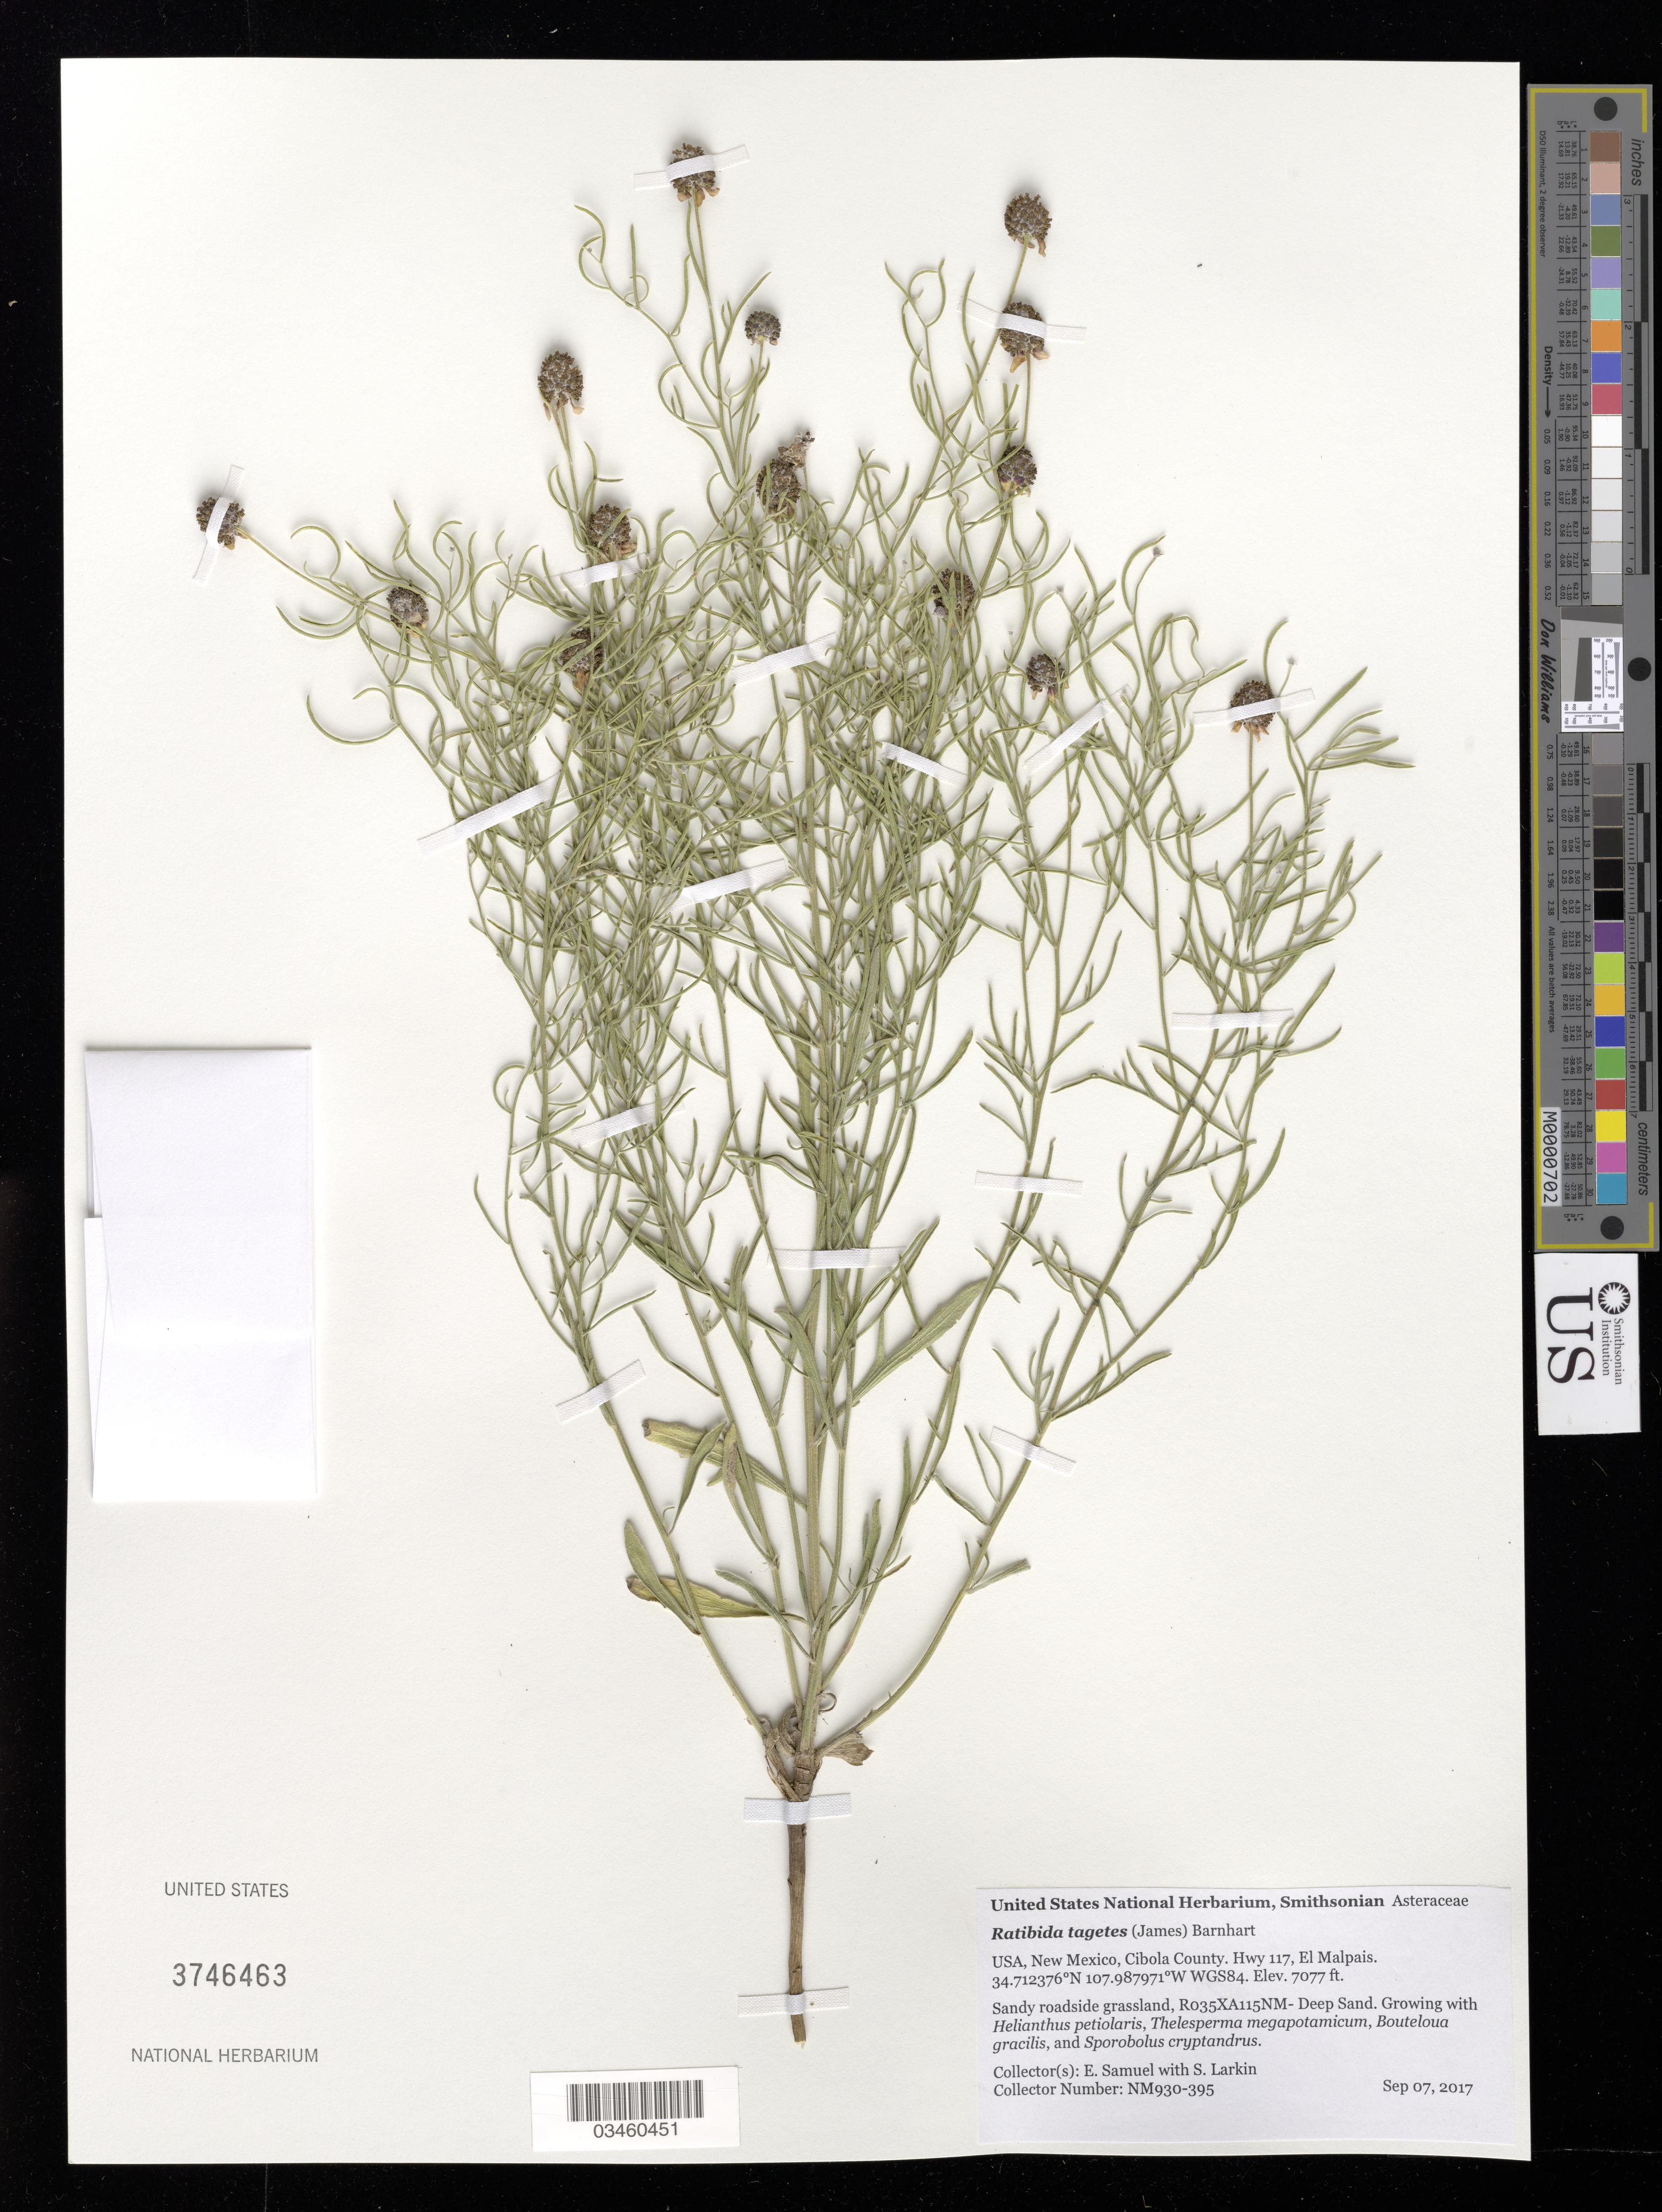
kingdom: Plantae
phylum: Tracheophyta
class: Magnoliopsida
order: Asterales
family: Asteraceae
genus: Ratibida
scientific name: Ratibida tagetes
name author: (James) Barnhart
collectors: E. Samuel & S. Larkin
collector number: NM930-395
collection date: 2017-09-07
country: United States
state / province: New Mexico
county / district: Cibola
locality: El Malpais, Hwy 117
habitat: R035XA115NM- Deep Sand. Sandy roadside grassland.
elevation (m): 2157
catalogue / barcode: US 3746463